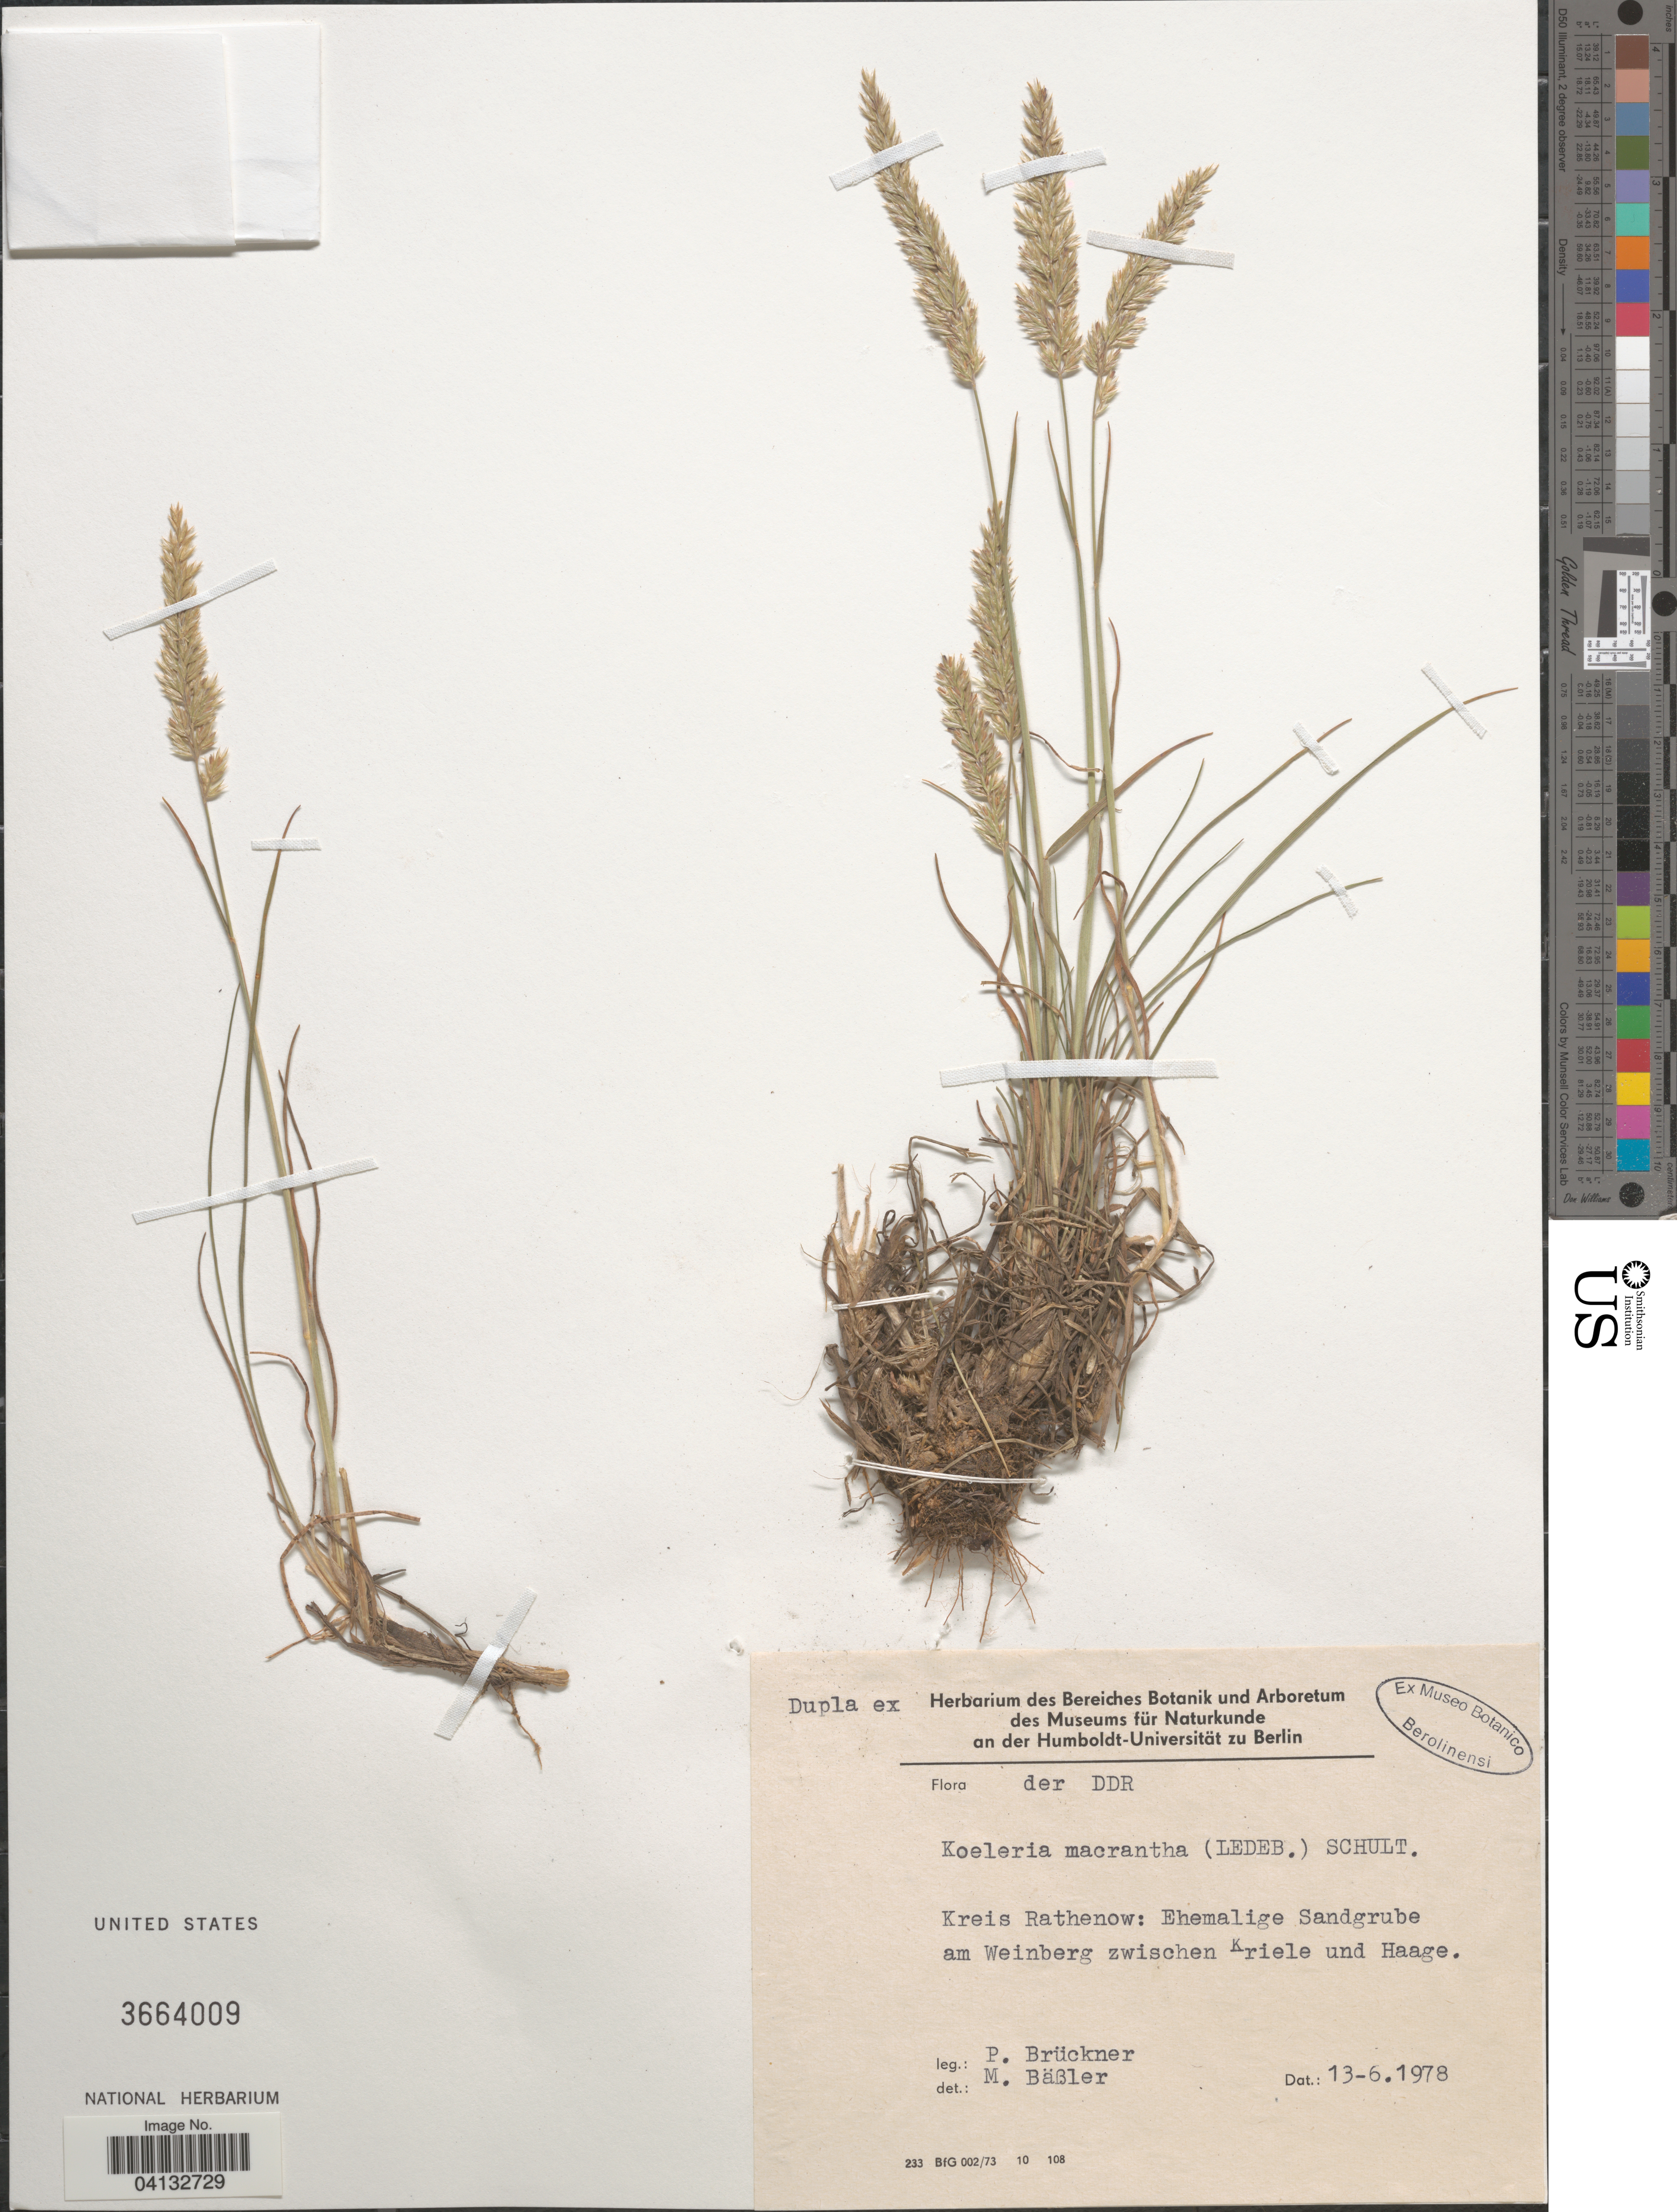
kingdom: Plantae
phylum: Tracheophyta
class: Liliopsida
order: Poales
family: Poaceae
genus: Koeleria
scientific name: Koeleria macrantha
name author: (Ledeb.) Schult.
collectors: P. Brückner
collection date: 1978-06-13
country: Germany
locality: DDR. Kreis Rathenow: Ehemalige Sandgrube am Weinberg zwischen Kriele und Haage.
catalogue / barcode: US 3664009